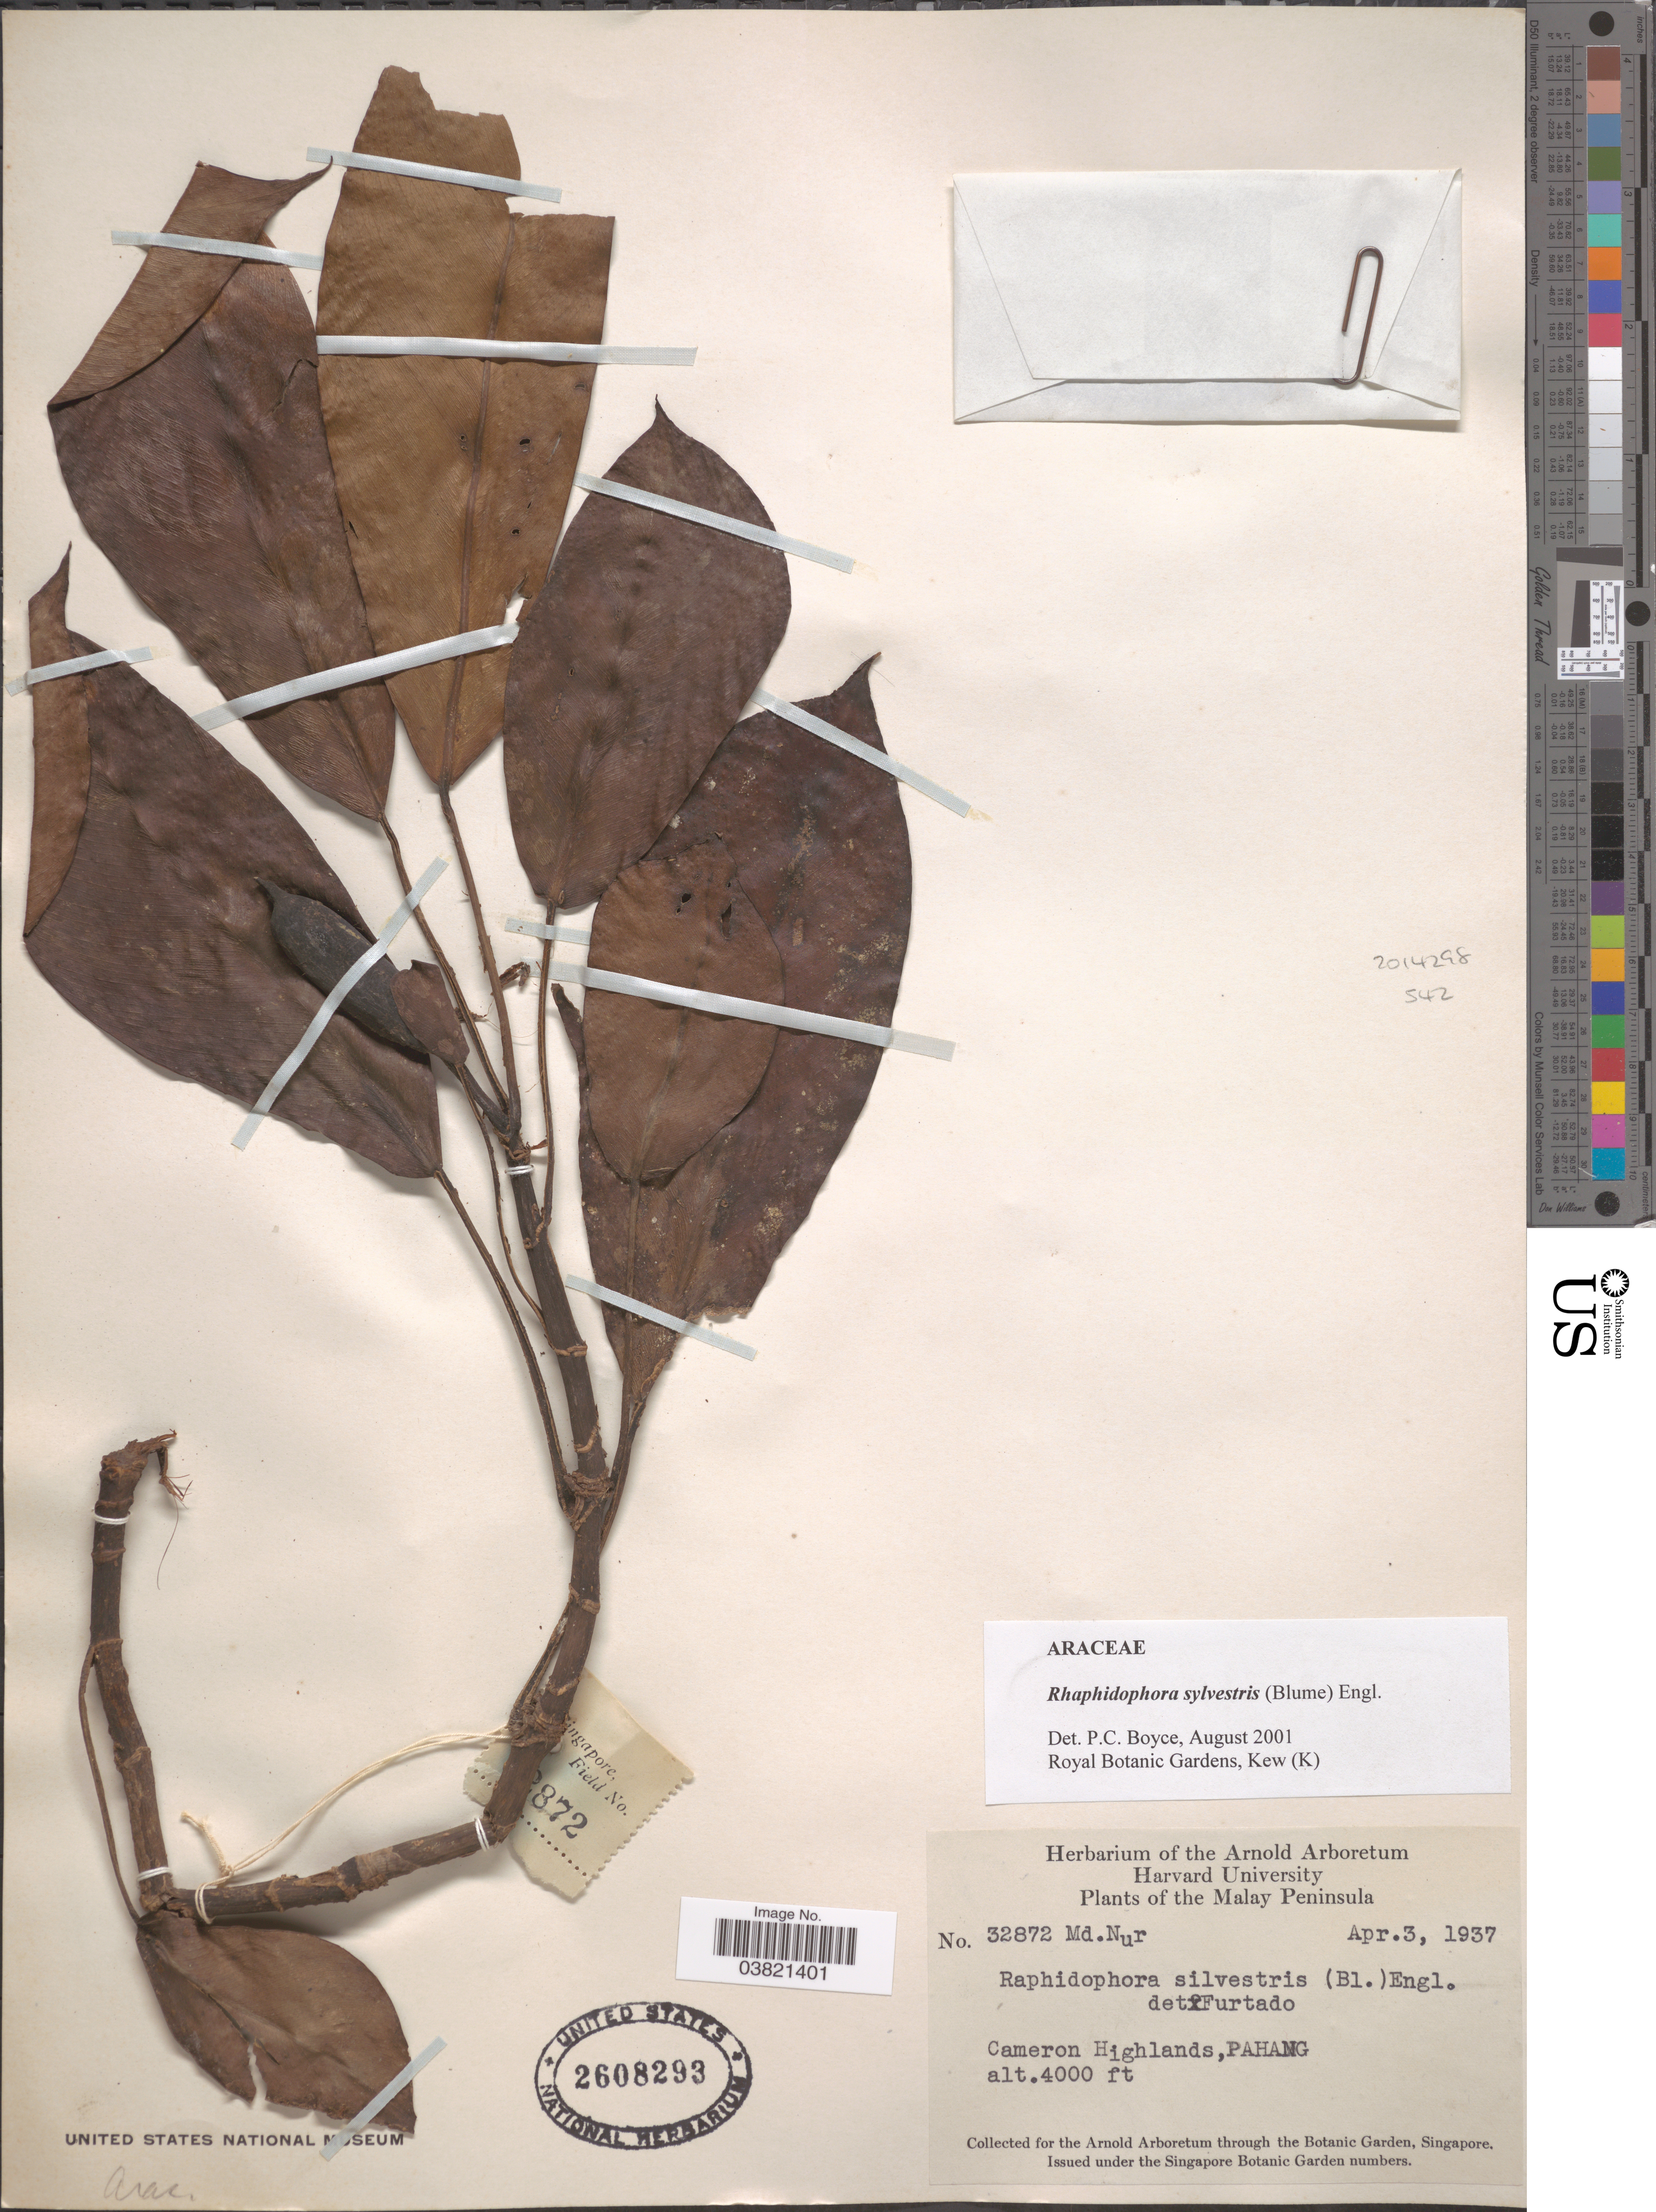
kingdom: Plantae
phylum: Tracheophyta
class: Liliopsida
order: Alismatales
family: Araceae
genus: Rhaphidophora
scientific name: Rhaphidophora sylvestris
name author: (Blume) Engl.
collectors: M. Nur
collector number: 32872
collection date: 1937-04-03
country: Malaysia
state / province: Pahang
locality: The Malay Peninsula. Cameron Highlands.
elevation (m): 1219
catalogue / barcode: US 2608293